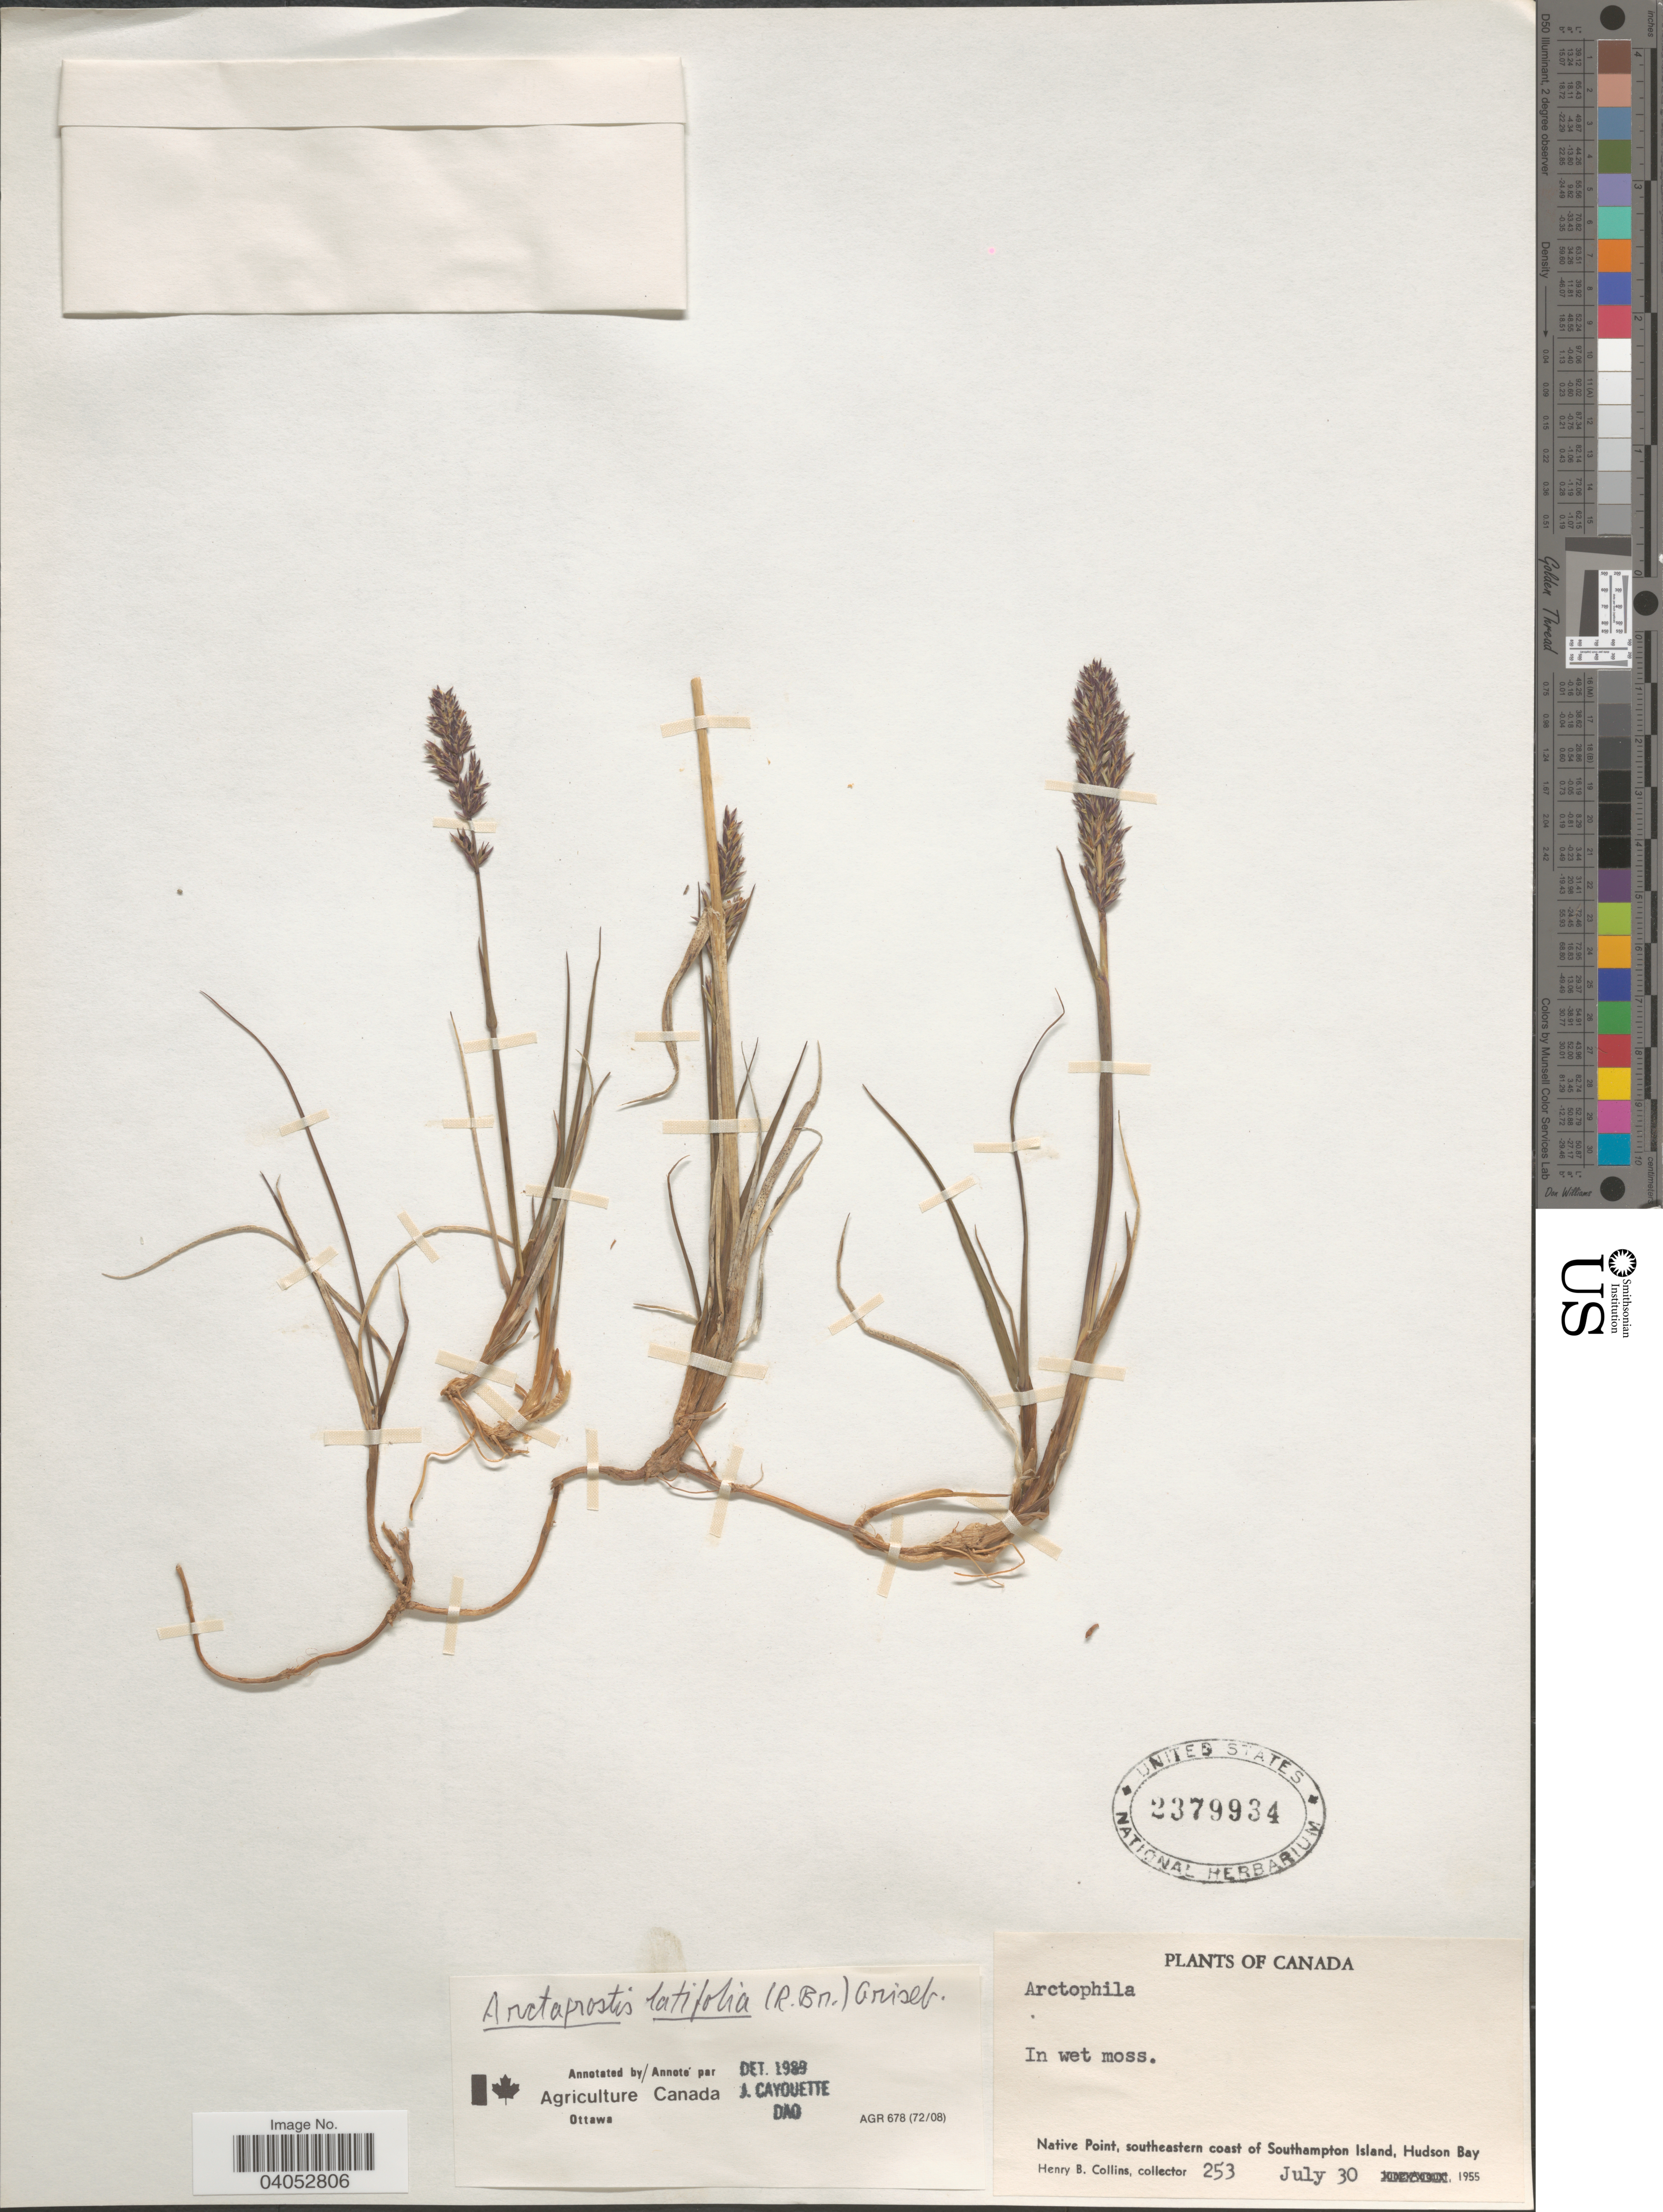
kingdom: Plantae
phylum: Tracheophyta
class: Liliopsida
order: Poales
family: Poaceae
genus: Arctagrostis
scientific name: Arctagrostis latifolia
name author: (R. Br.) Griseb.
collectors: H. Collins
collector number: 253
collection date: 1955-07-30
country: Canada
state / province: Nunavut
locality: Native Point, southeastern coast of Southampton Island, Hudson Bay.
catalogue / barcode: US 2379934